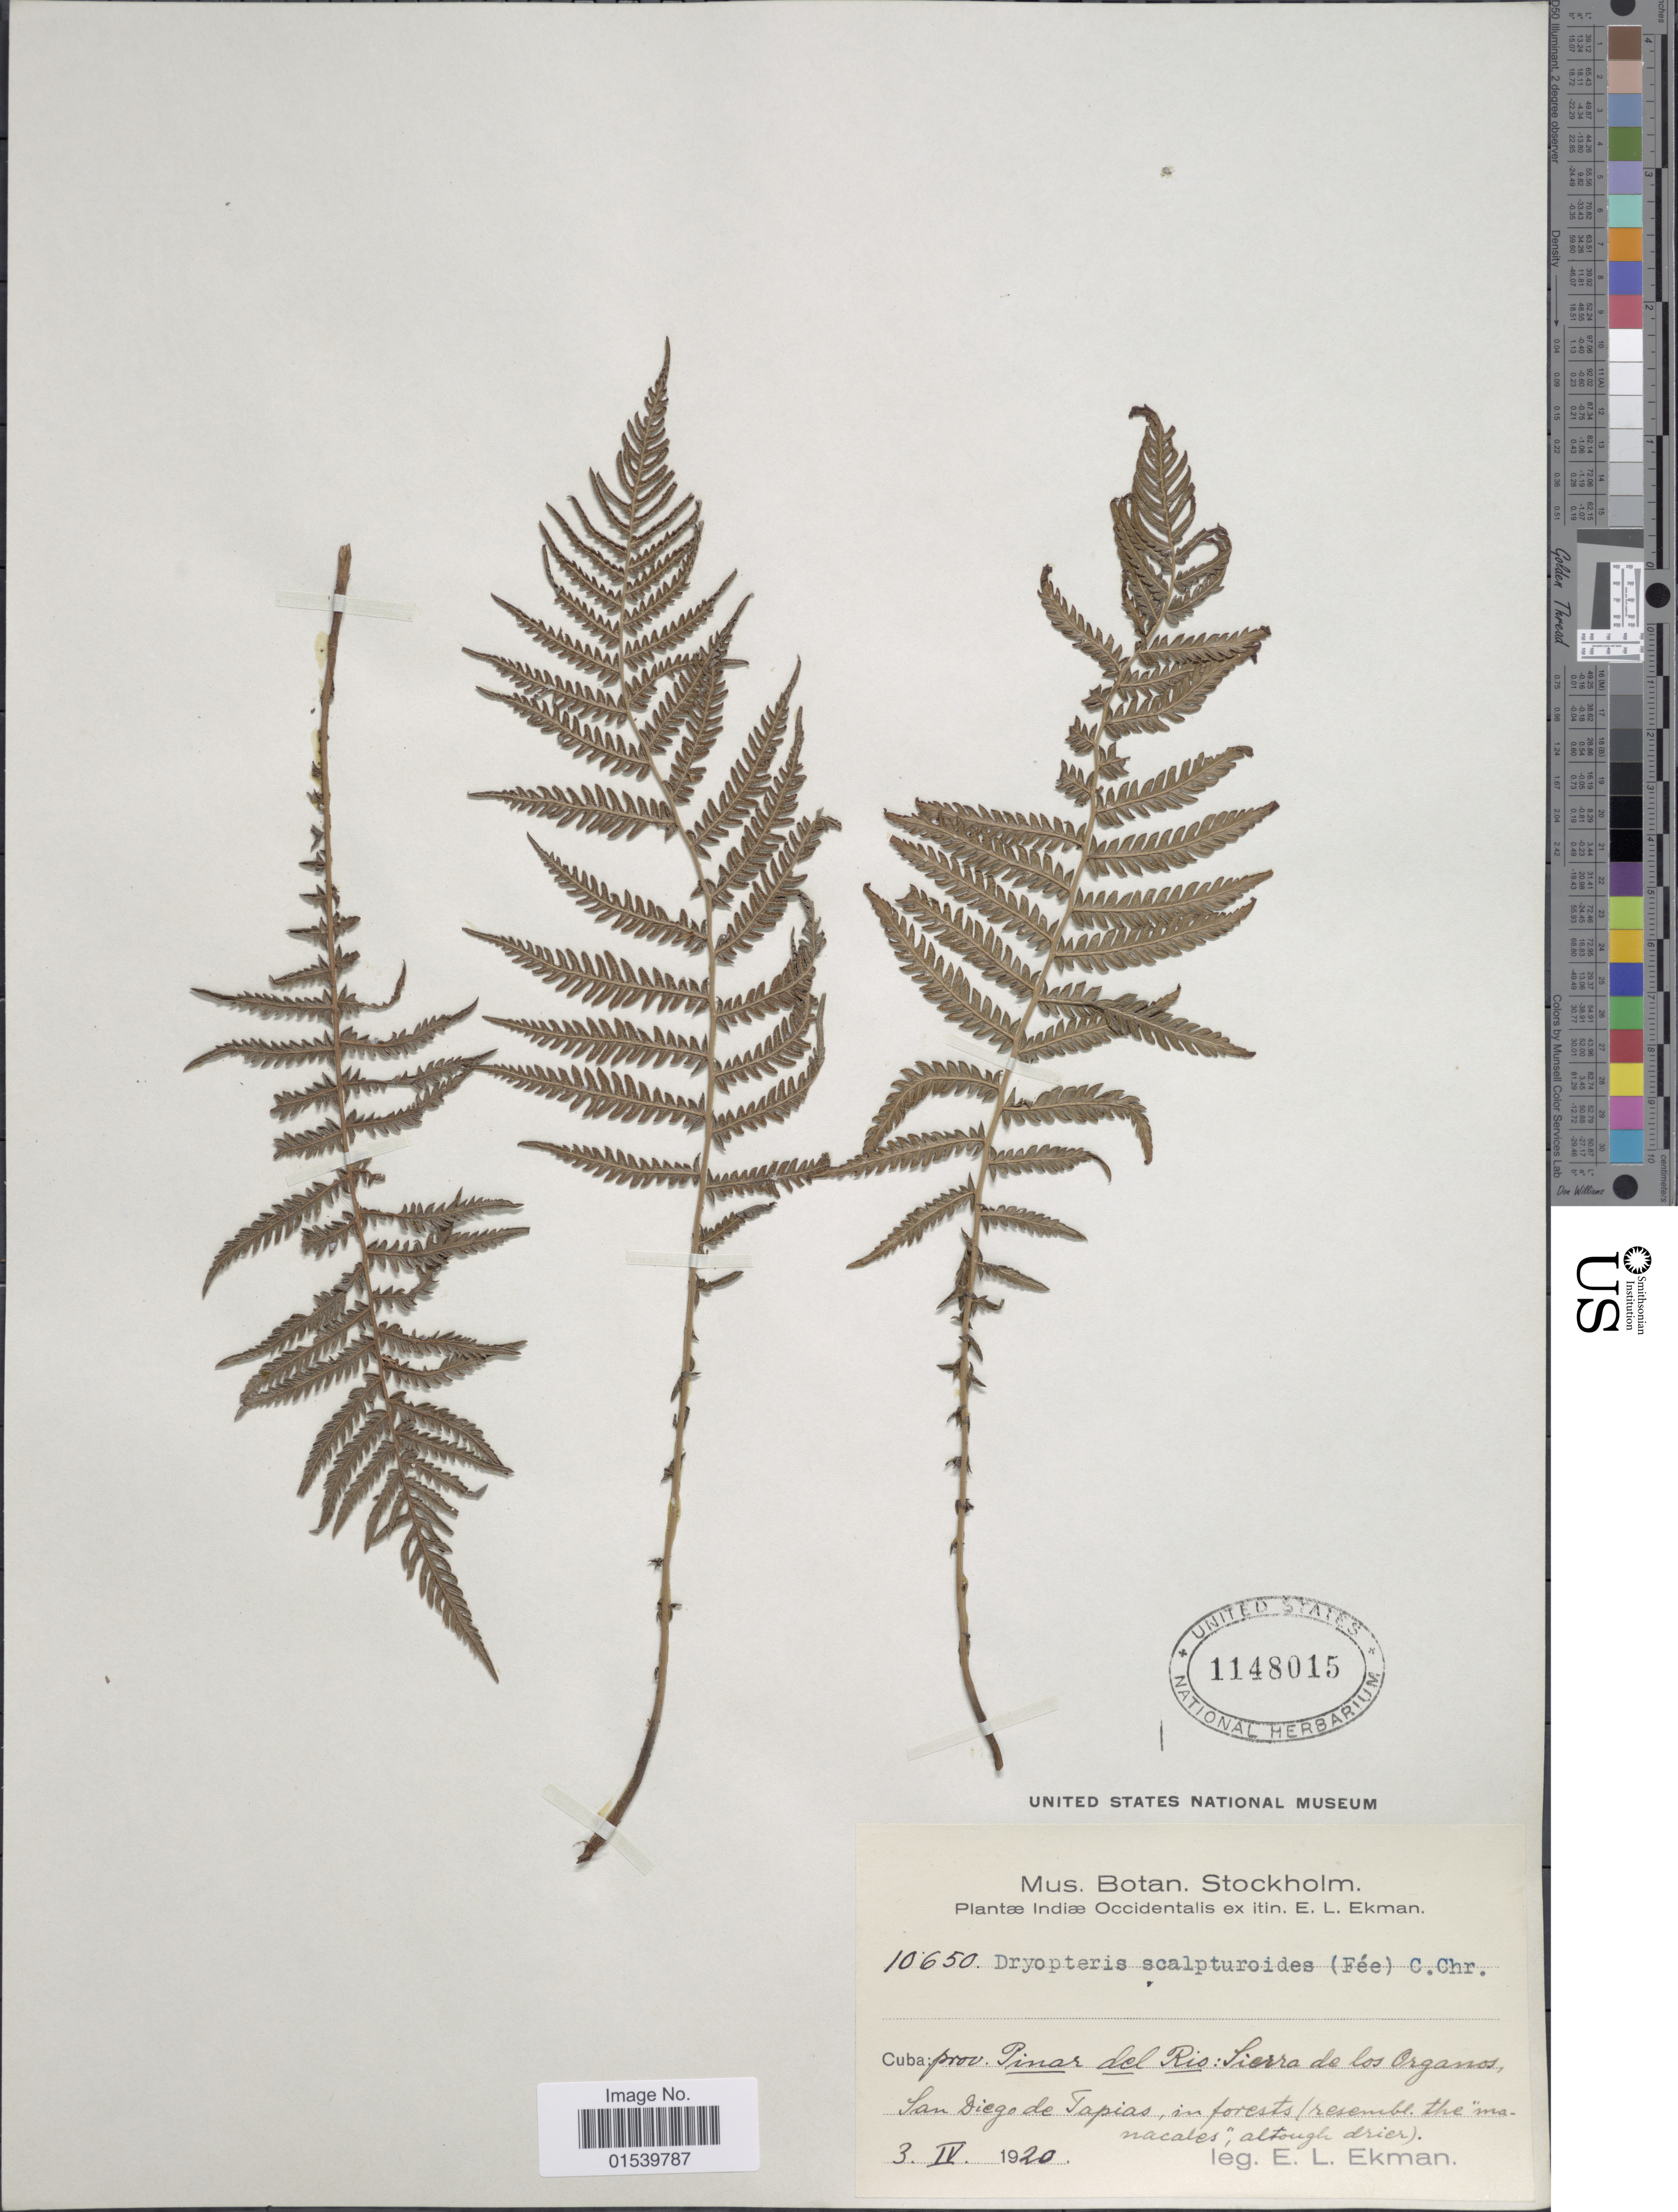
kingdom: Plantae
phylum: Tracheophyta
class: Polypodiopsida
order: Polypodiales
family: Thelypteridaceae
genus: Amauropelta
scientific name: Amauropelta scalpturoides (Fée) comb. nov., ined 2015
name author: (Fée)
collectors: E. L. Ekman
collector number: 10650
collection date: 1920-04-03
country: Cuba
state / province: Pinar del Río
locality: Sierra de los Organos San Diego de Tapias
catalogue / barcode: US 1148015